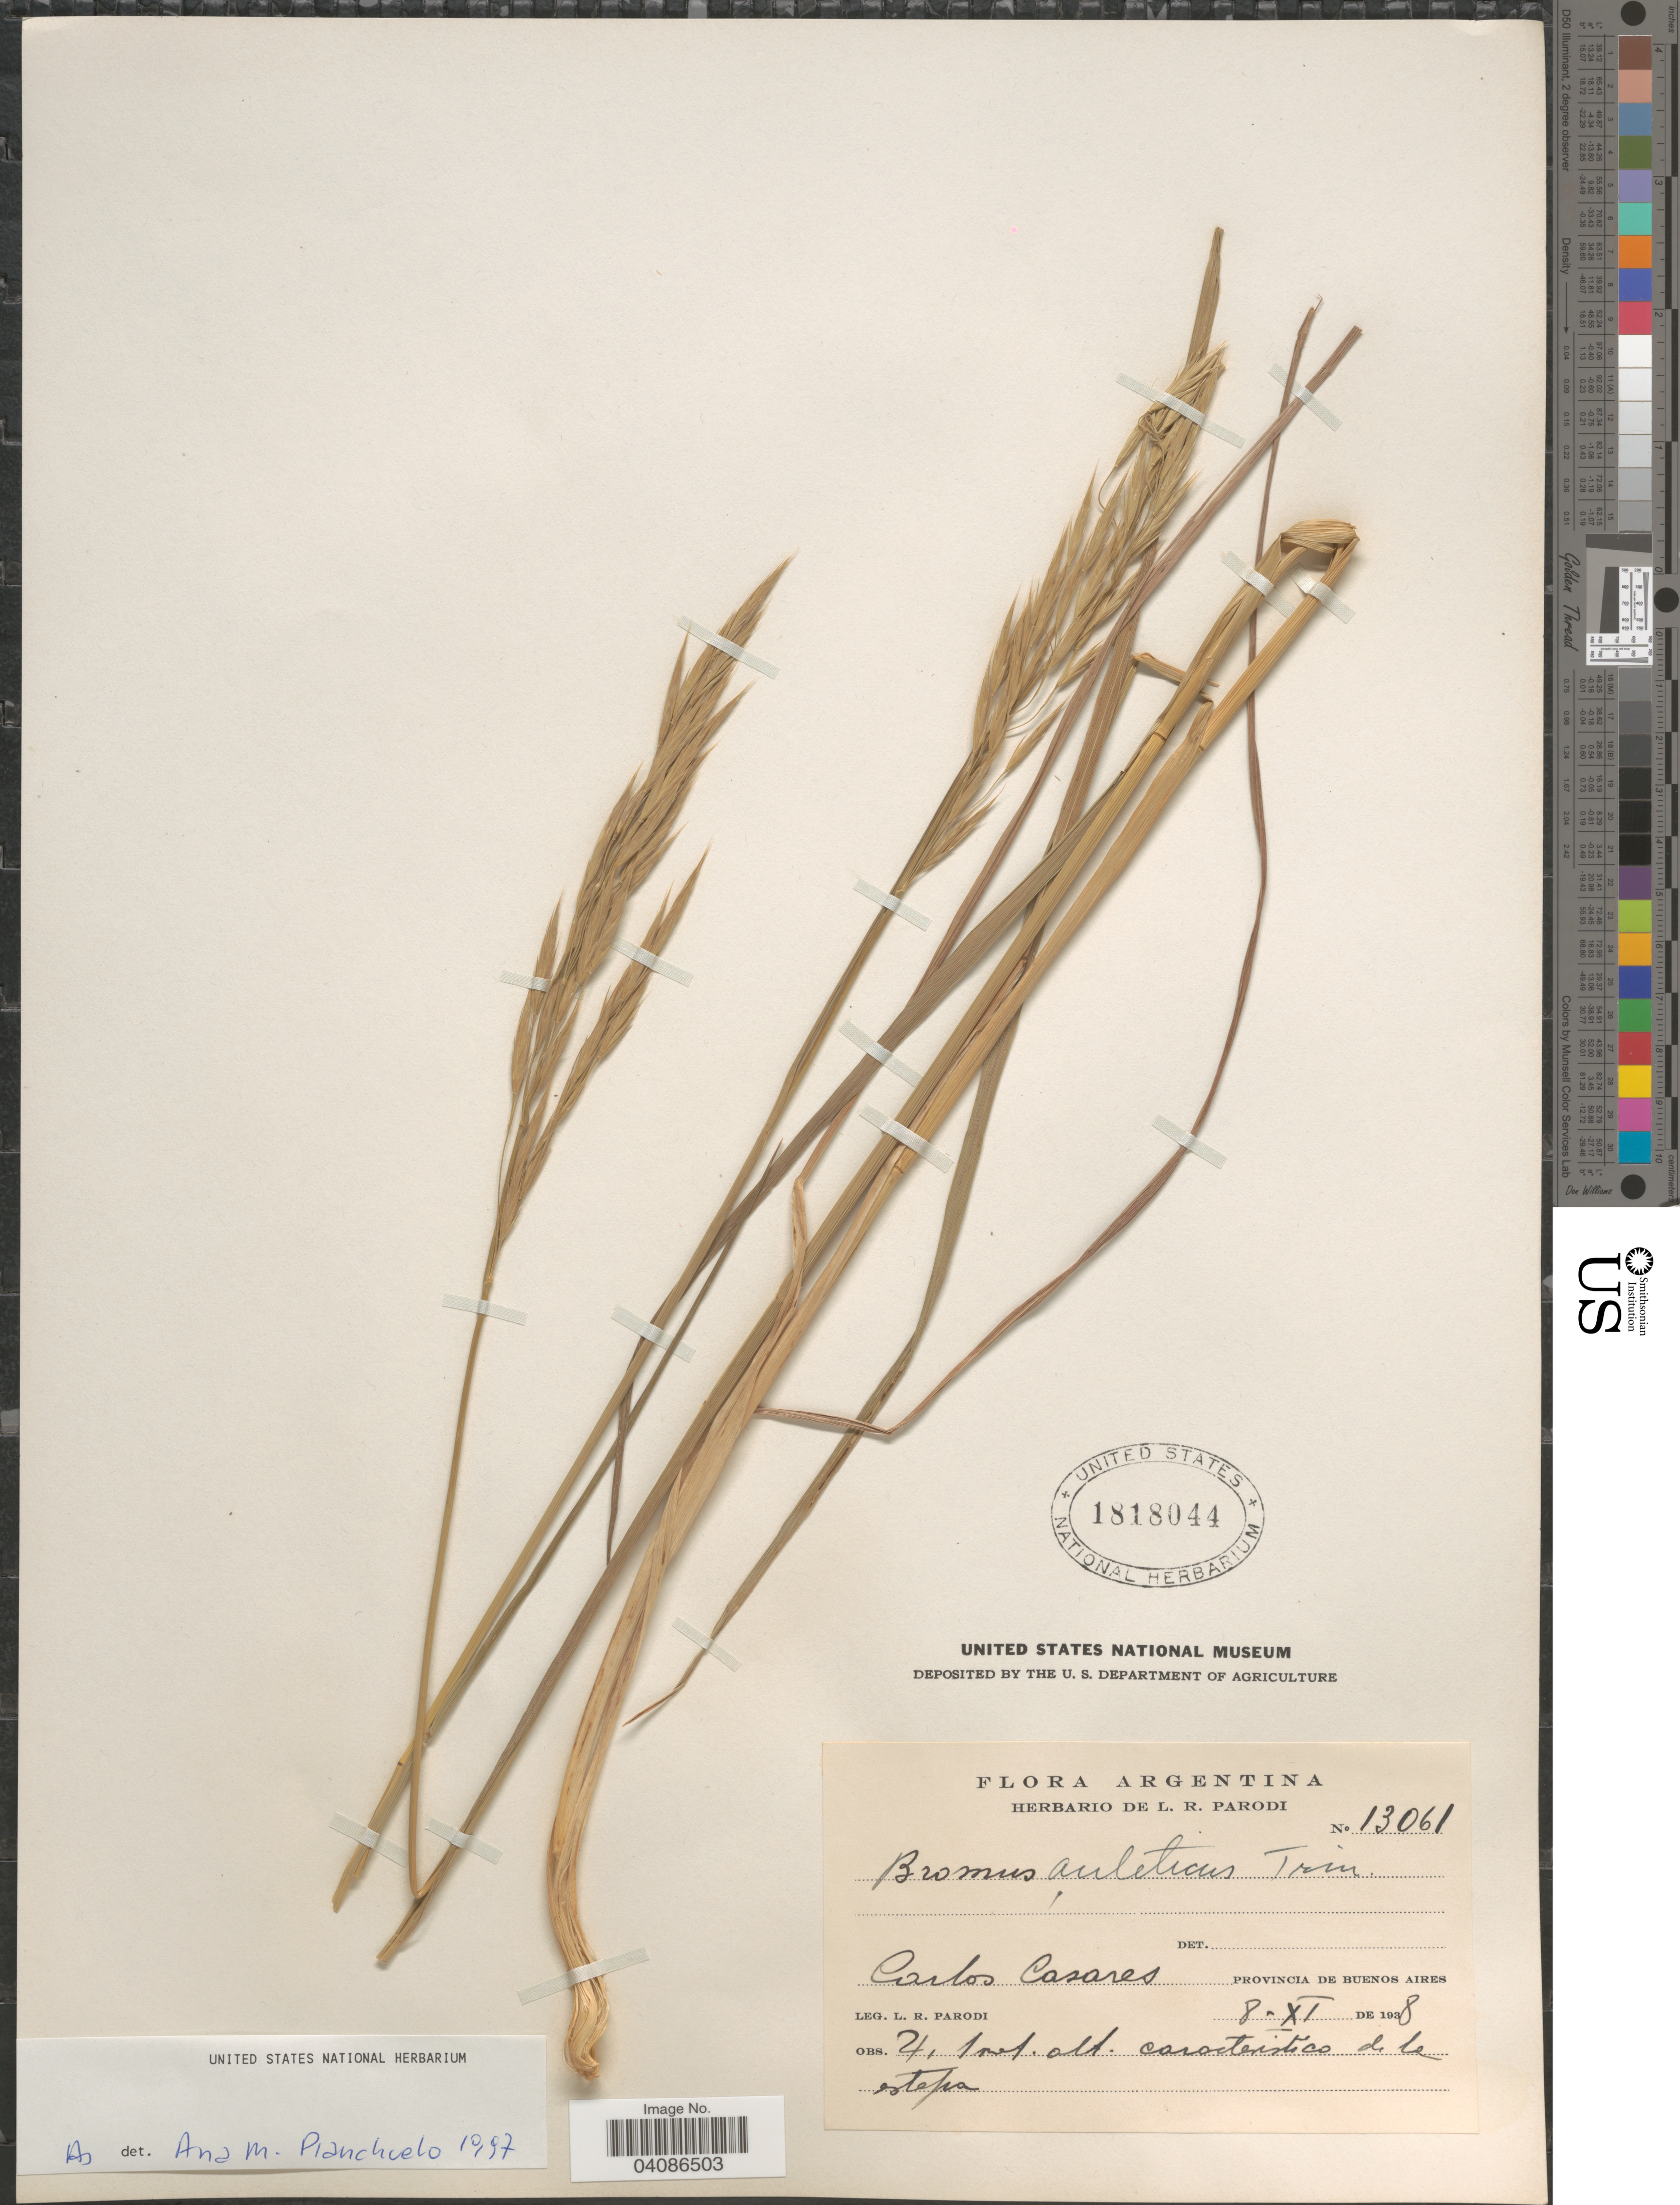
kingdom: Plantae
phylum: Tracheophyta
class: Liliopsida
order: Poales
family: Poaceae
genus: Bromus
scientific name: Bromus auleticus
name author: Trin. ex Nees in Mart.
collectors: L. R. Parodi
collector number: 13061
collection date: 1938-11-08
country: Argentina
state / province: Buenos Aires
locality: Carlos Casares.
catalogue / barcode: US 1818044